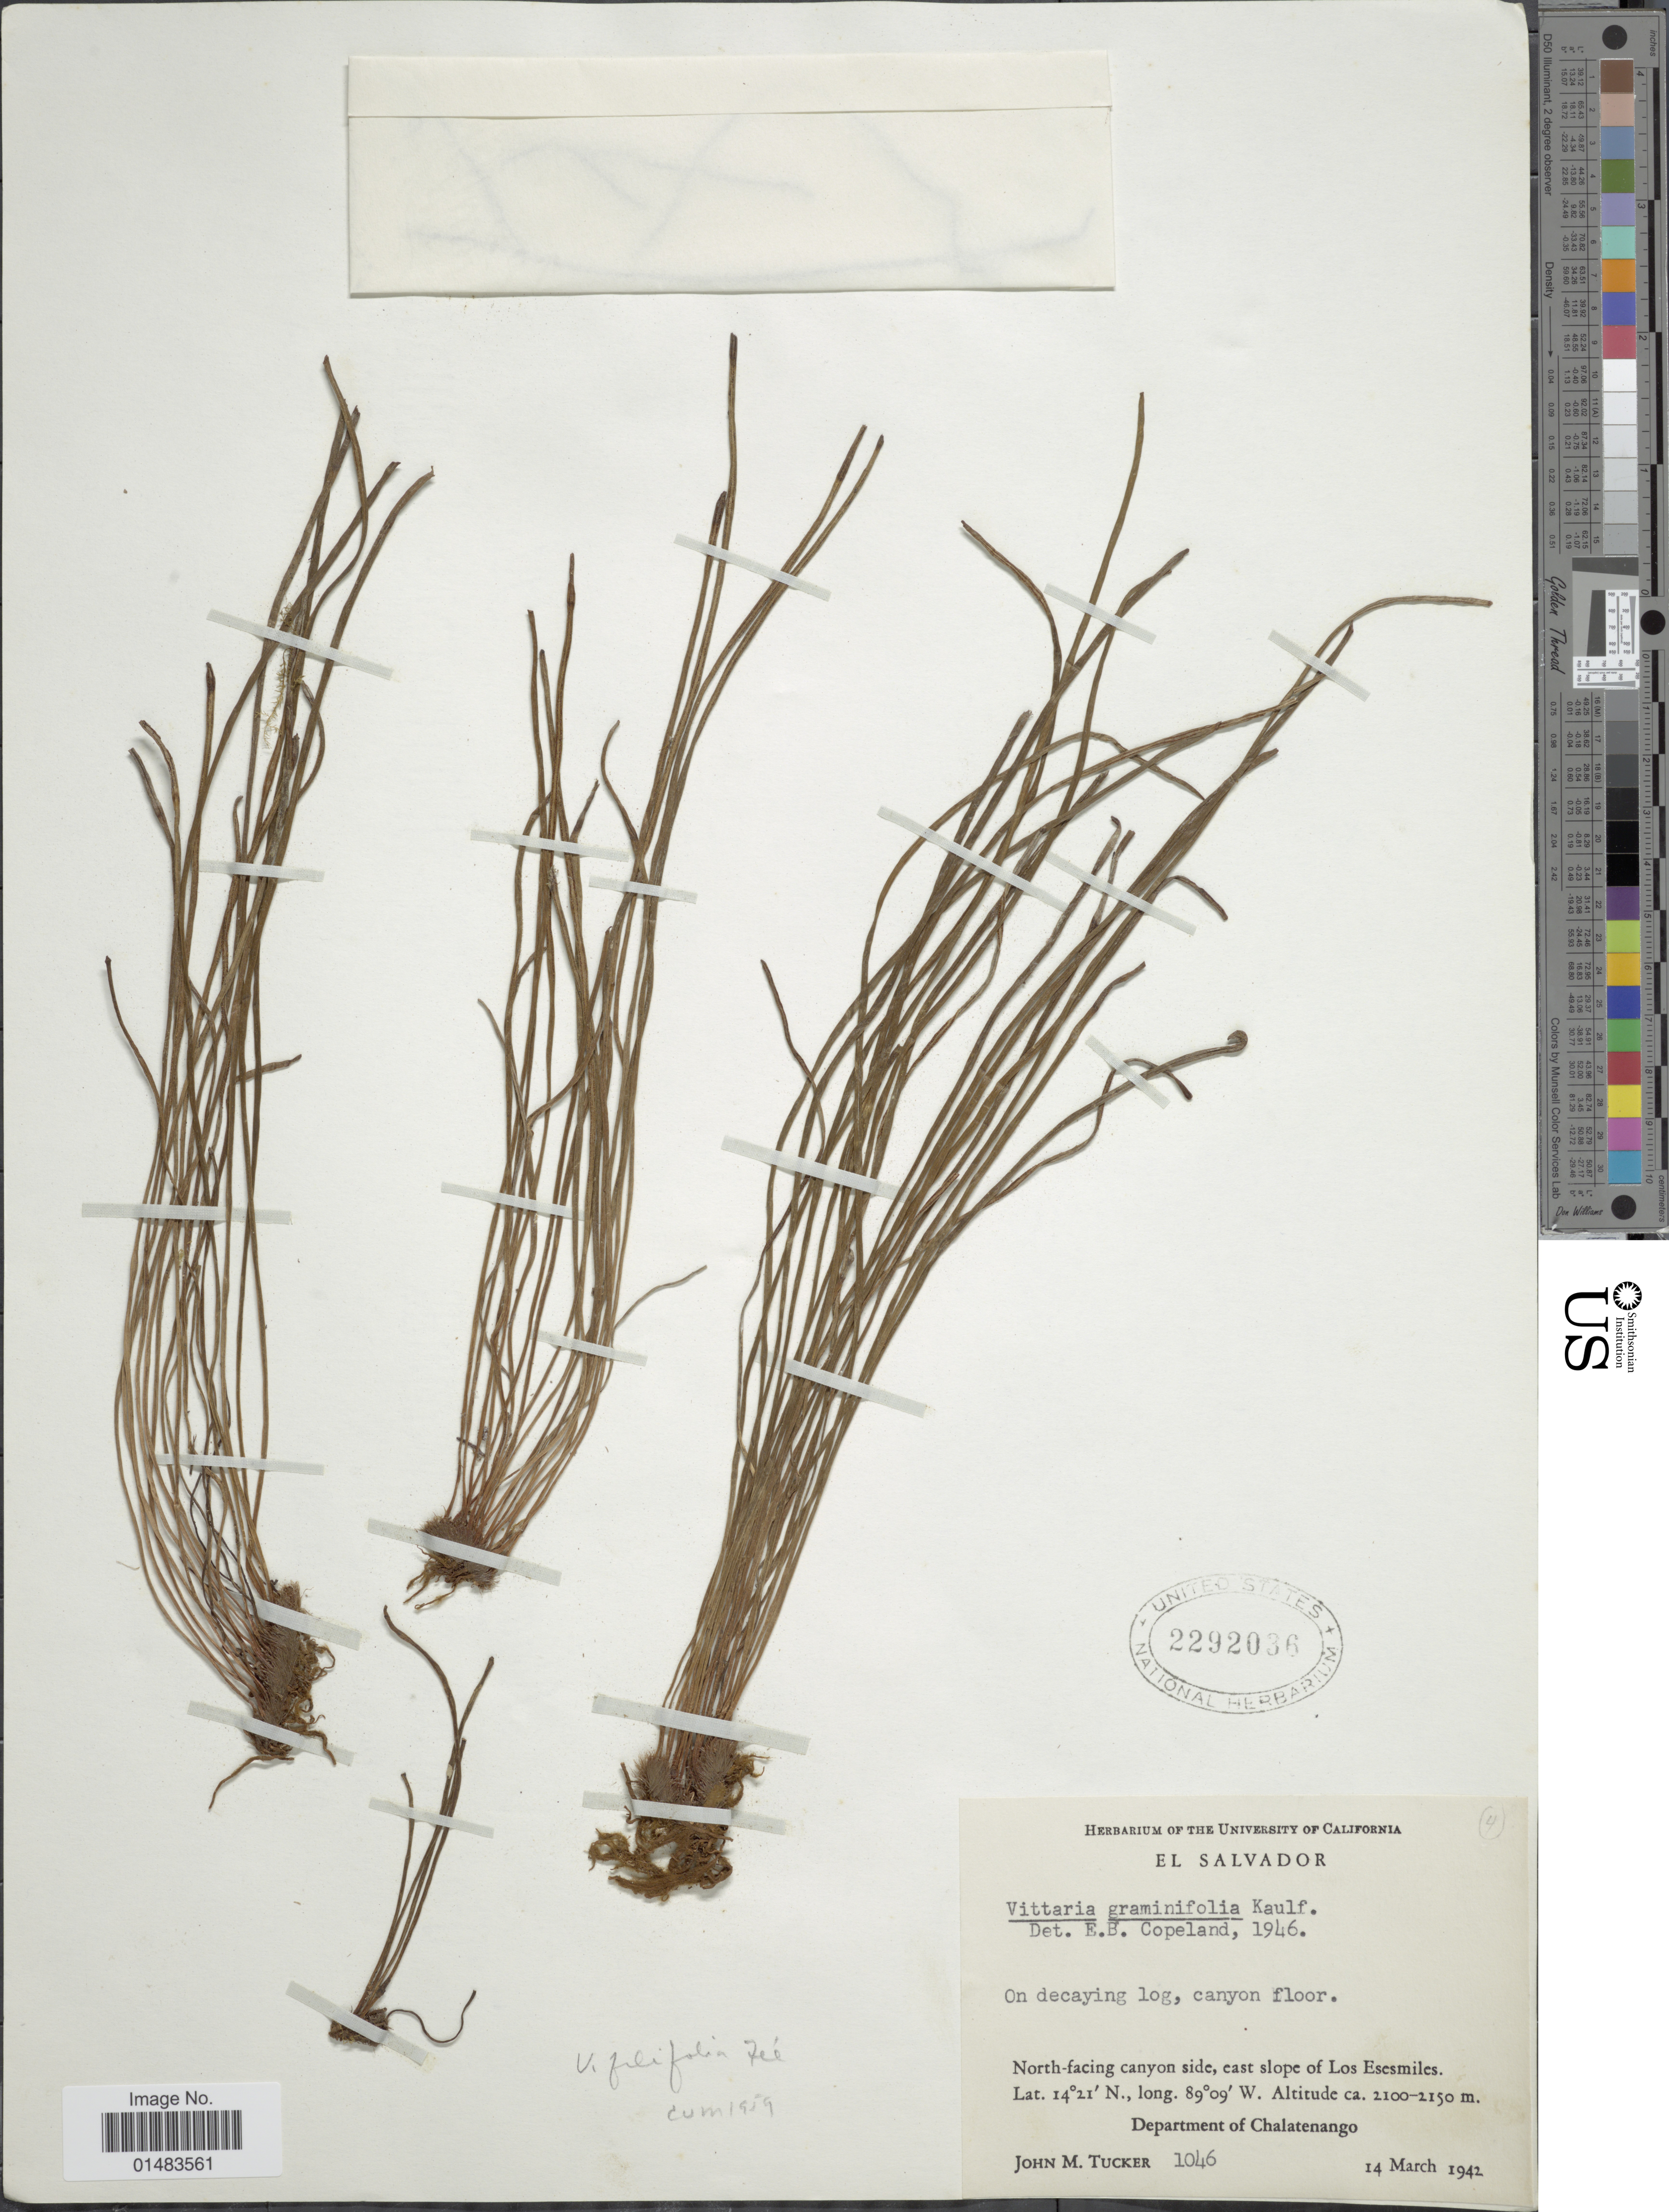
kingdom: Plantae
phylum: Tracheophyta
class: Polypodiopsida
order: Polypodiales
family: Pteridaceae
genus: Vittaria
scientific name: Vittaria graminifolia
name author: Kaulf.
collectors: J. M. Tucker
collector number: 1046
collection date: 1942-03-14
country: El Salvador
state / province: Chalatenango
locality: North facing canyon side, east slope of Los Esesmiles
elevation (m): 2100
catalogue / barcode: US 2292036